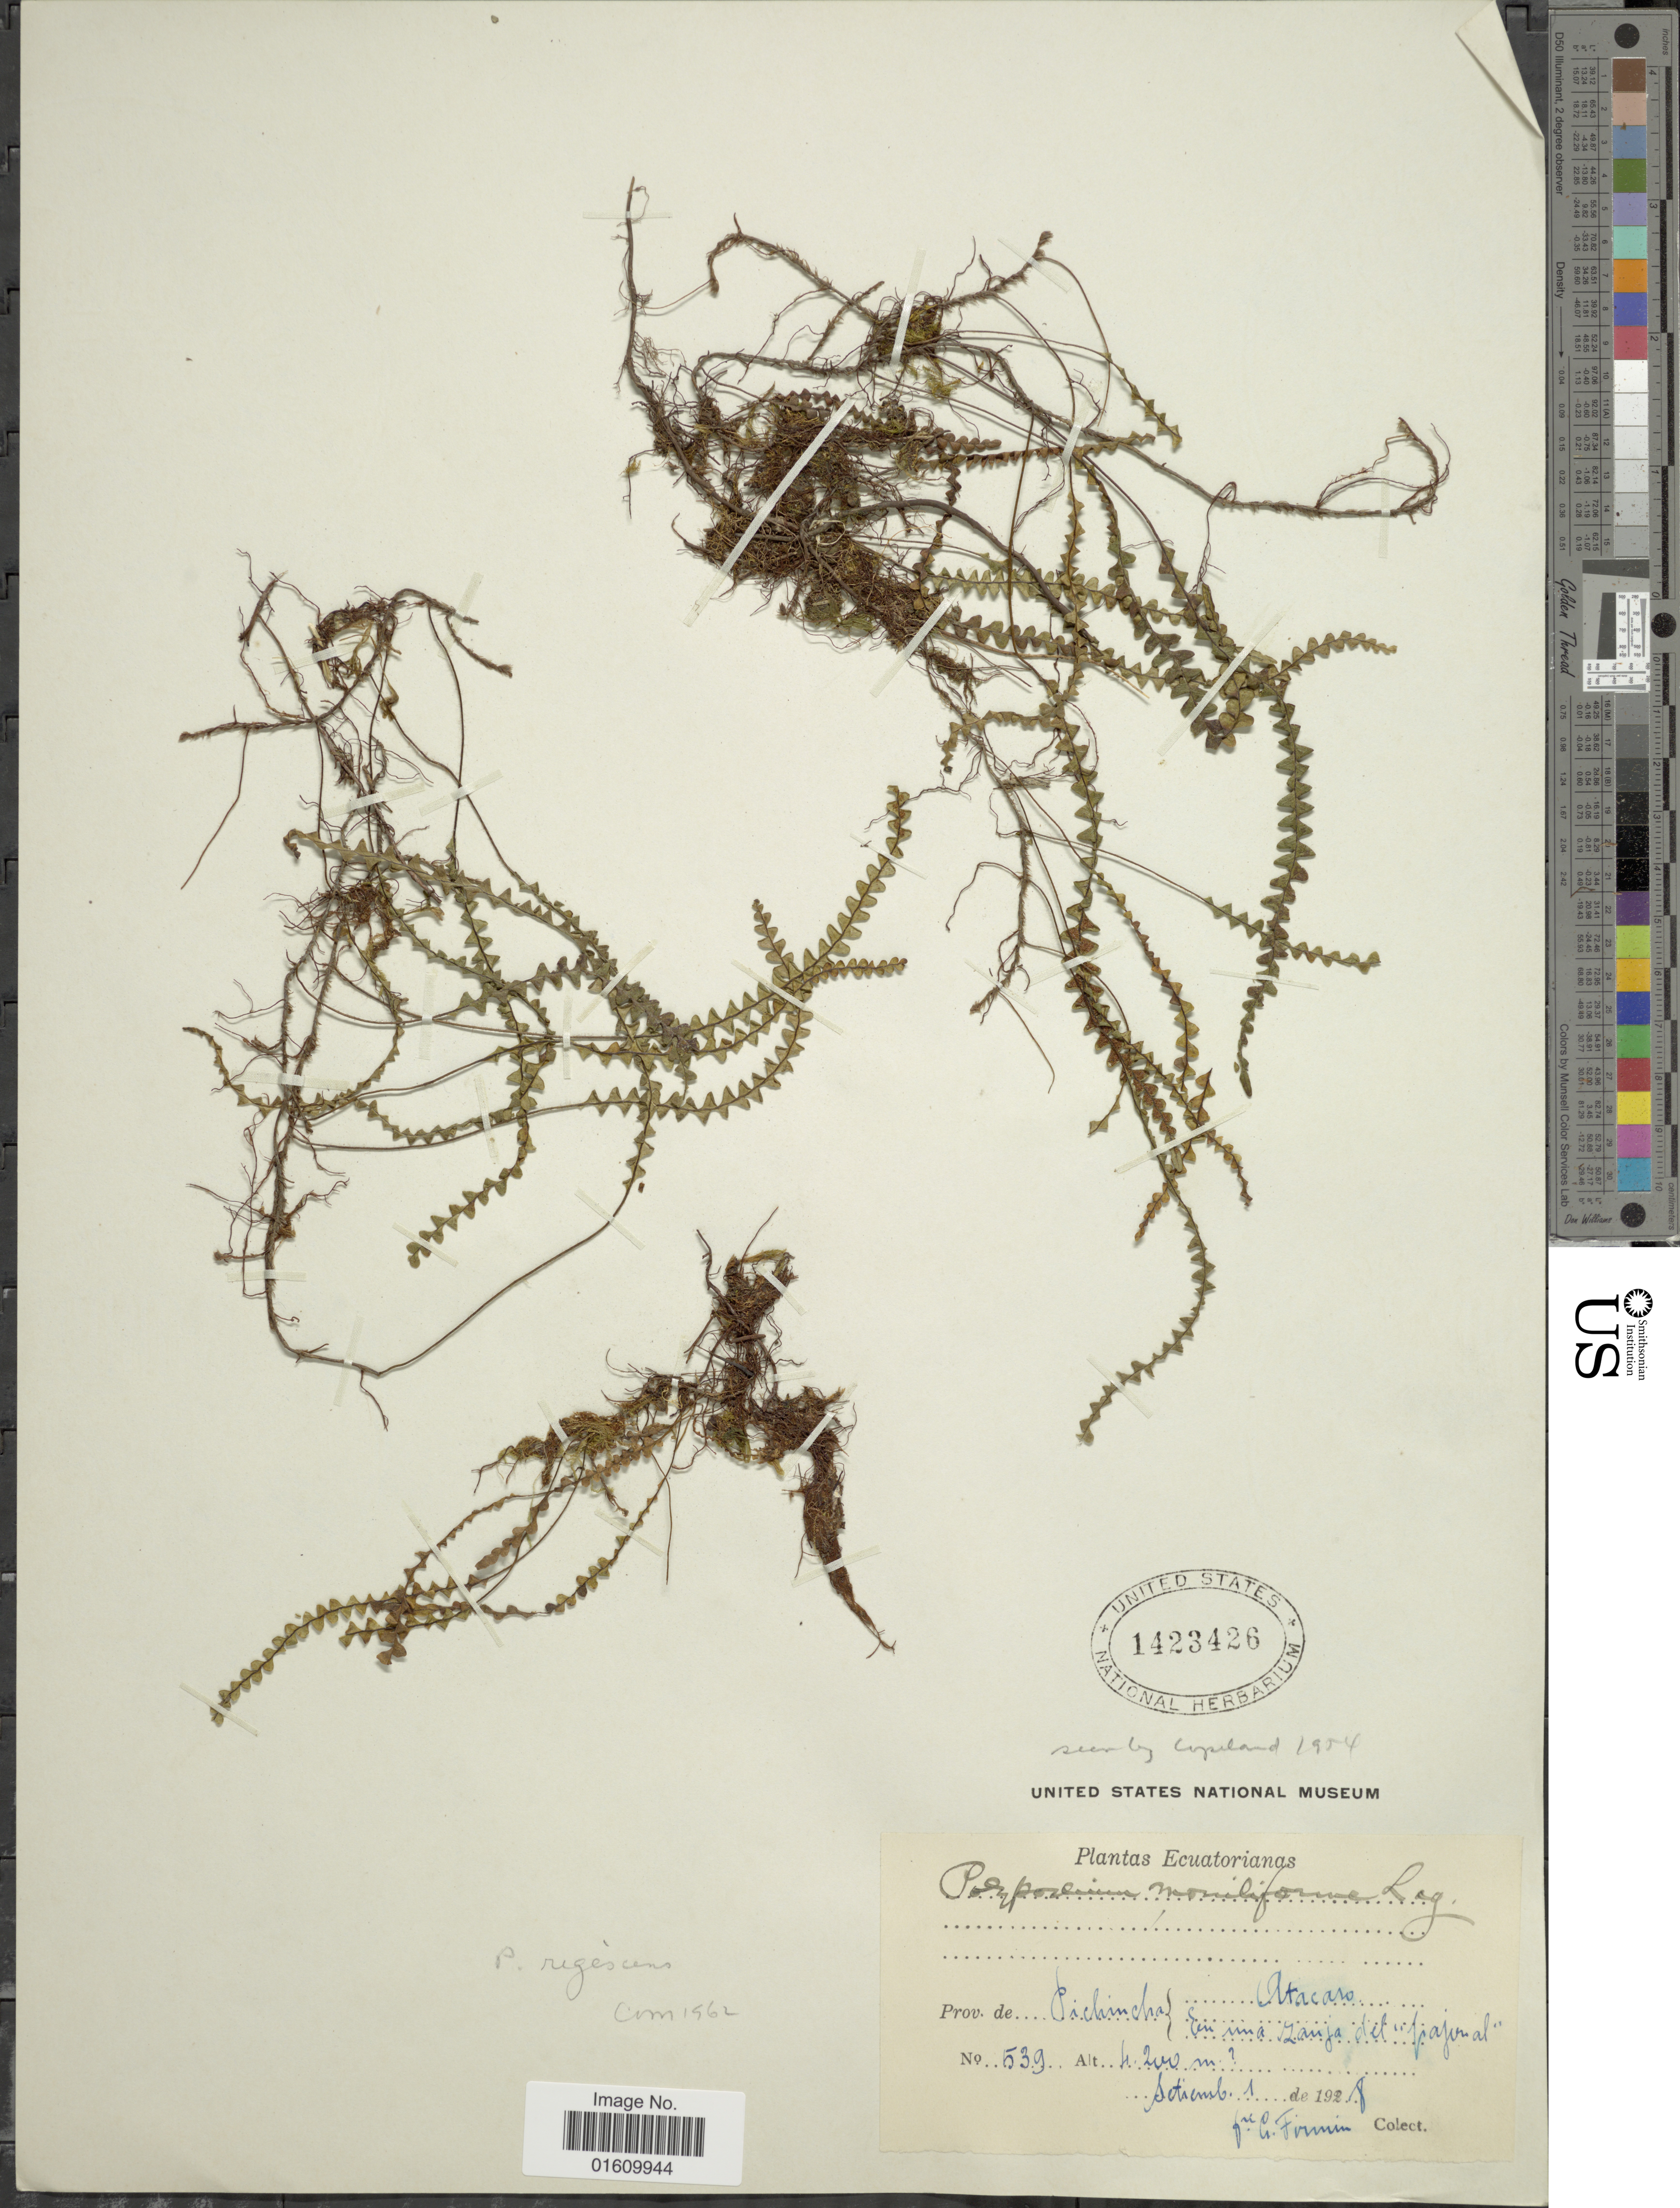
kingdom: Plantae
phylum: Tracheophyta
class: Polypodiopsida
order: Polypodiales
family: Polypodiaceae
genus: Melpomene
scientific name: Melpomene flabelliformis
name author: (Poir.) A.R. Sm. & R.C. Moran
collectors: G. Firmin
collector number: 539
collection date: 1928-09-01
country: Ecuador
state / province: Pichincha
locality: Prov de Pichincha, Atacazo En una zanja del pajonal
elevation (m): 4200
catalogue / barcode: US 1423426